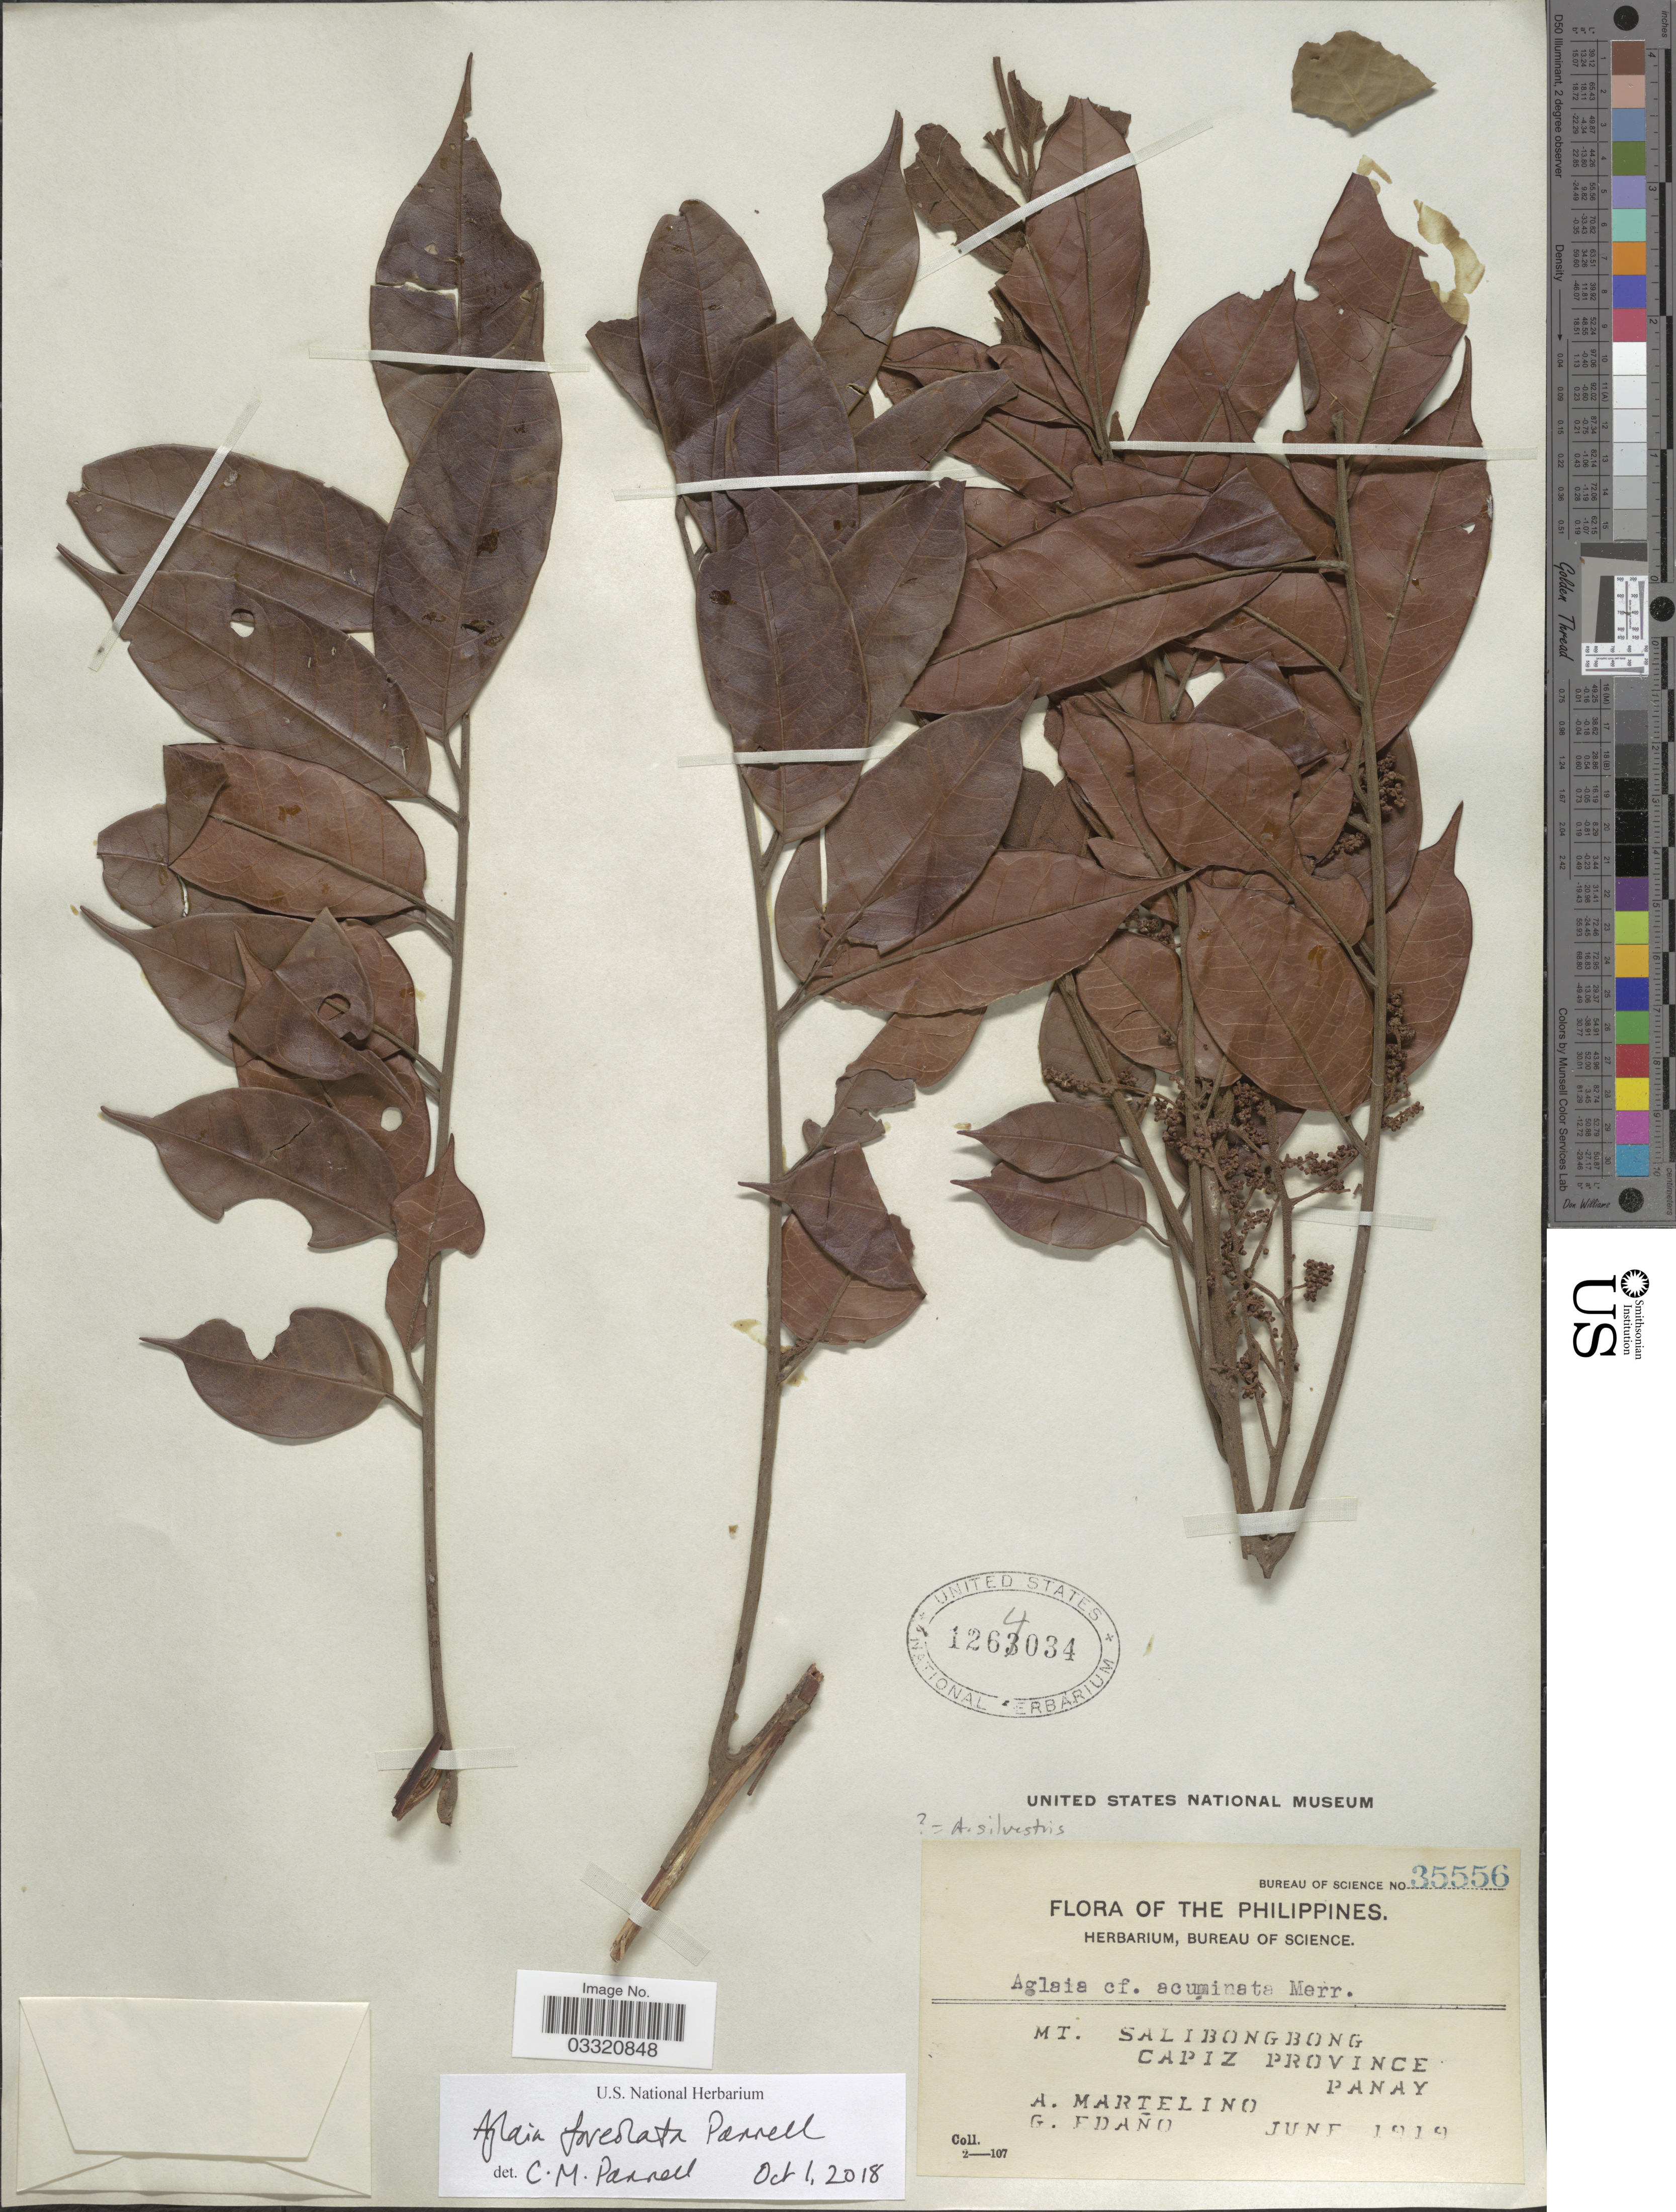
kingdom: Plantae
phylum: Tracheophyta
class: Magnoliopsida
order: Sapindales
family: Meliaceae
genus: Aglaia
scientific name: Aglaia foveolata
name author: Pannell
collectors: A. Martelino & G. Edaño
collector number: Bureau of Science 35556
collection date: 1919-06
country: Philippines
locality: Mt. Salibongbong. Capiz Province. Panay.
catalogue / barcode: US 1264034